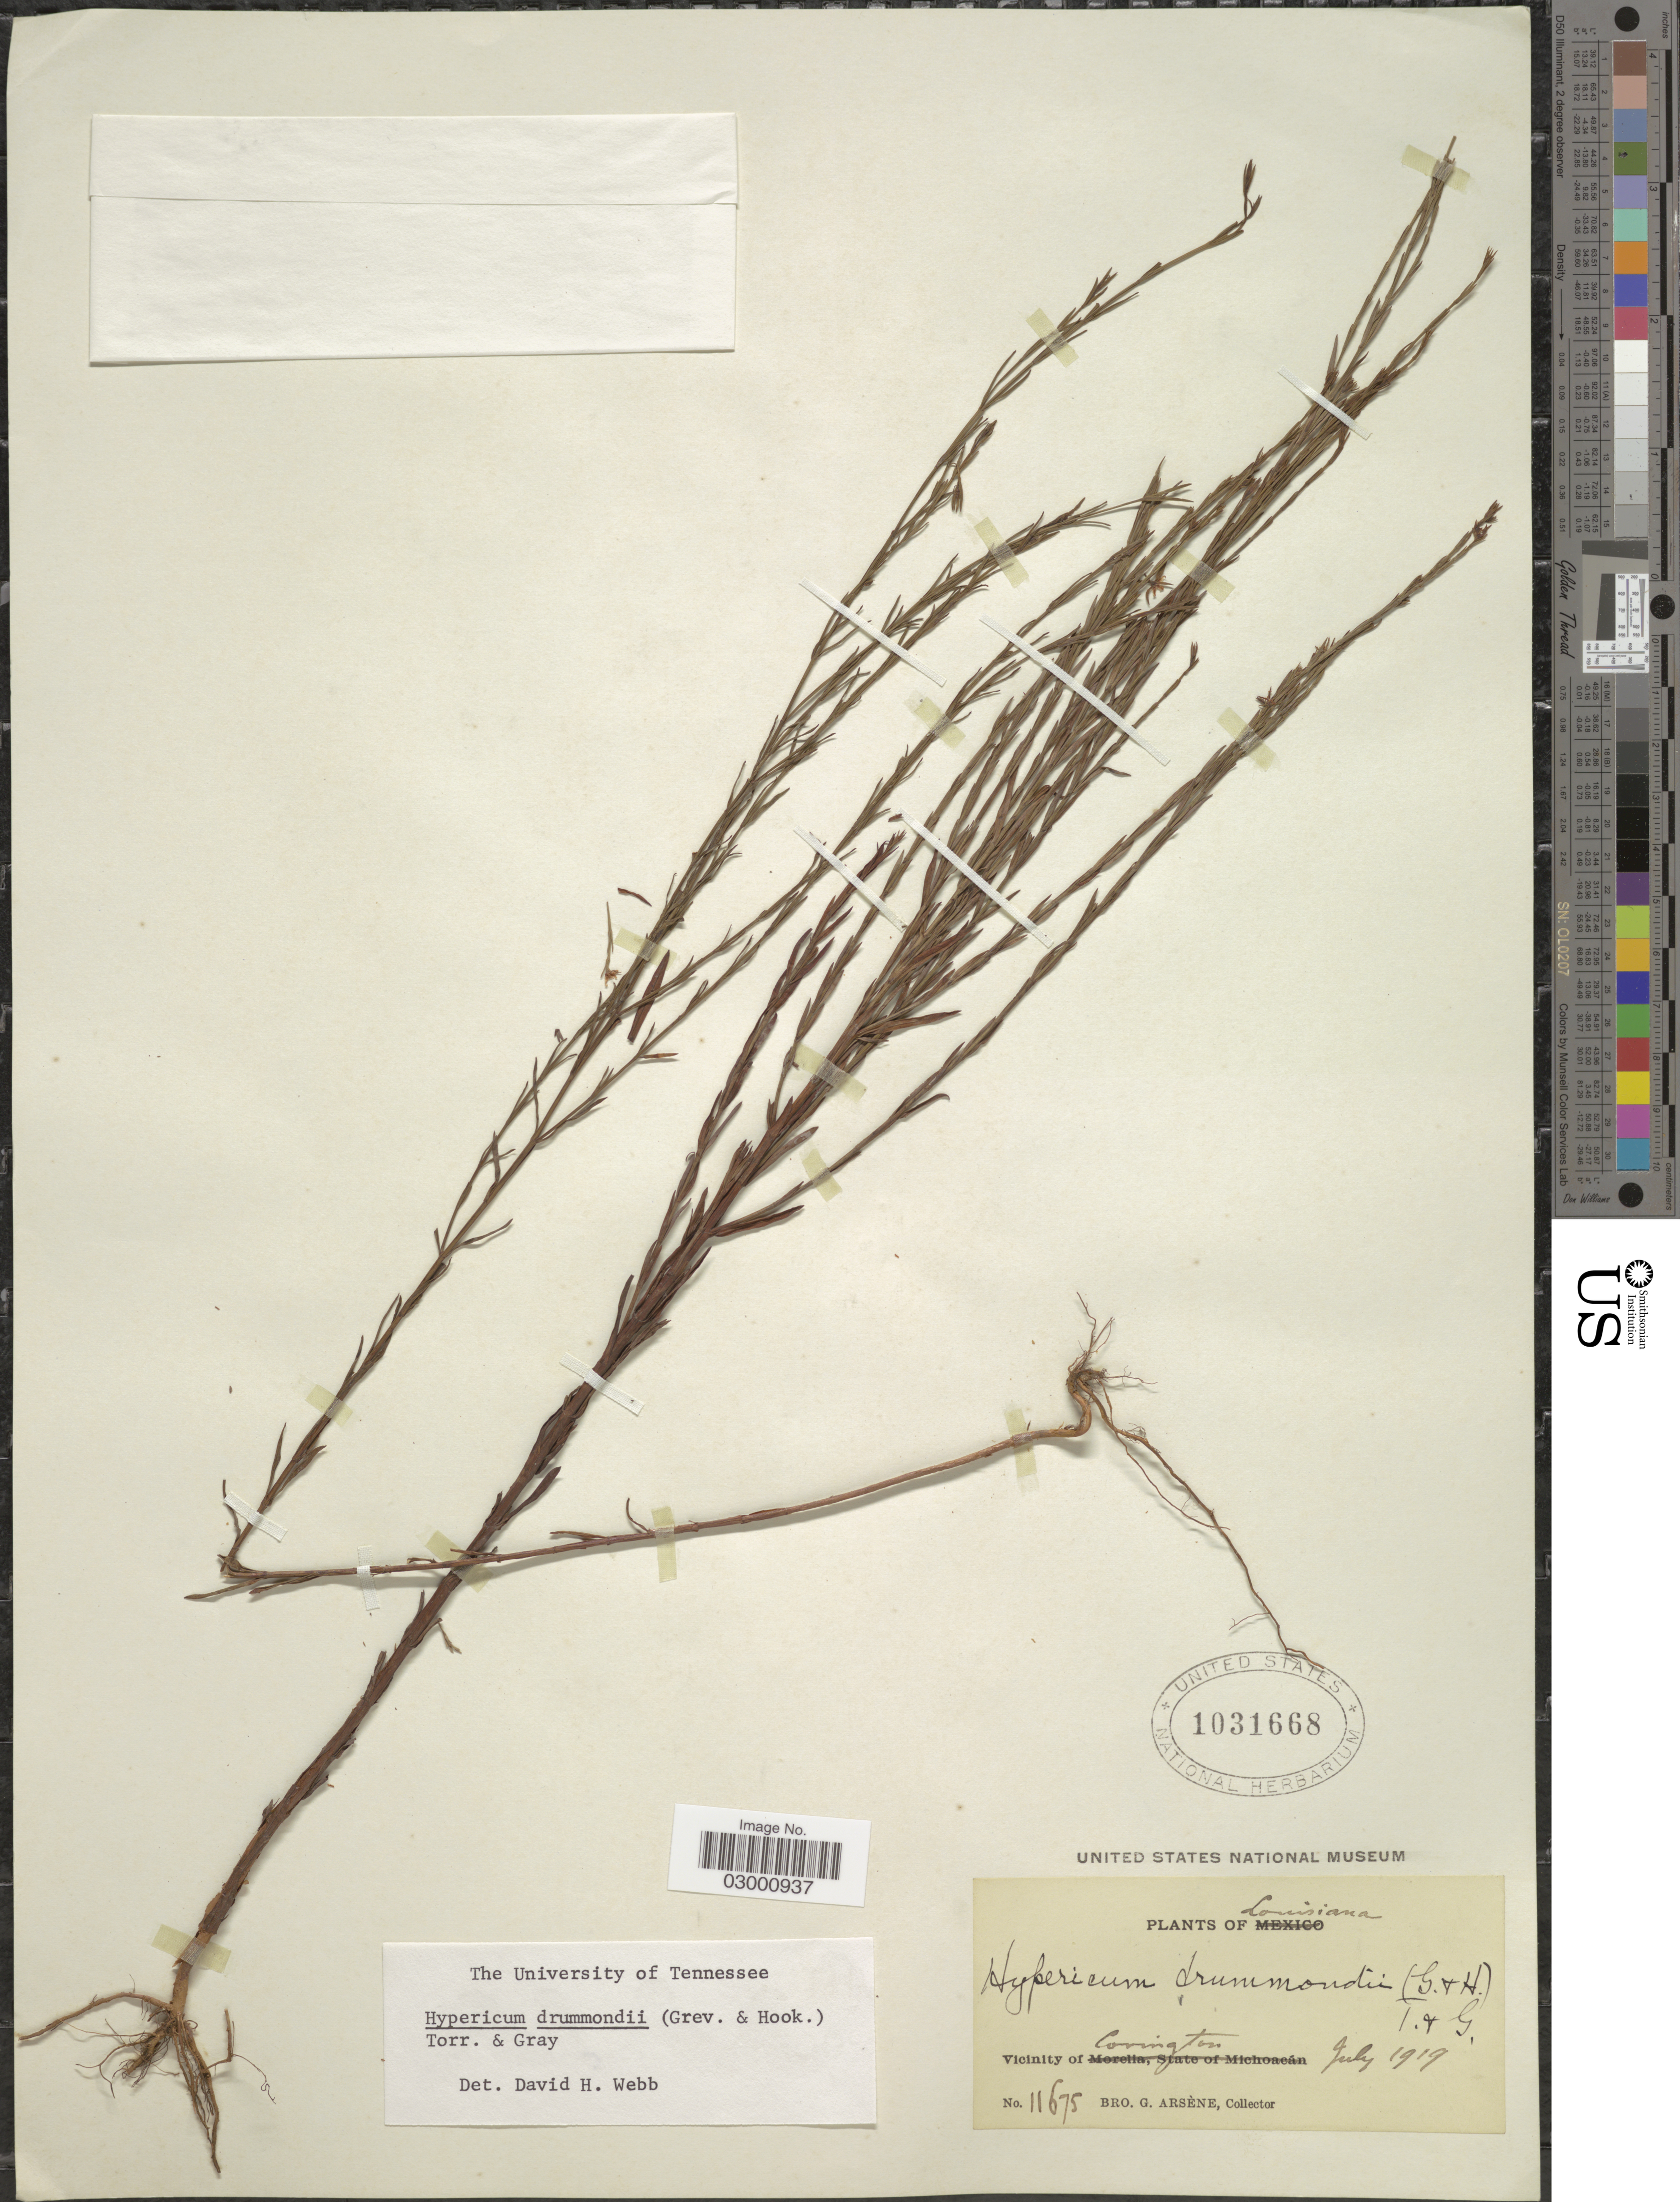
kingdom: Plantae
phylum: Tracheophyta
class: Magnoliopsida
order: Malpighiales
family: Hypericaceae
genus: Hypericum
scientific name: Hypericum drummondii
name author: (Grev. & Hook.) Torr. & A. Gray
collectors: Bro. G. Arsène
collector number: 11675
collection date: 1919-07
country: United States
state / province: Louisiana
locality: Vicinity of Covington.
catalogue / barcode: US 1031668